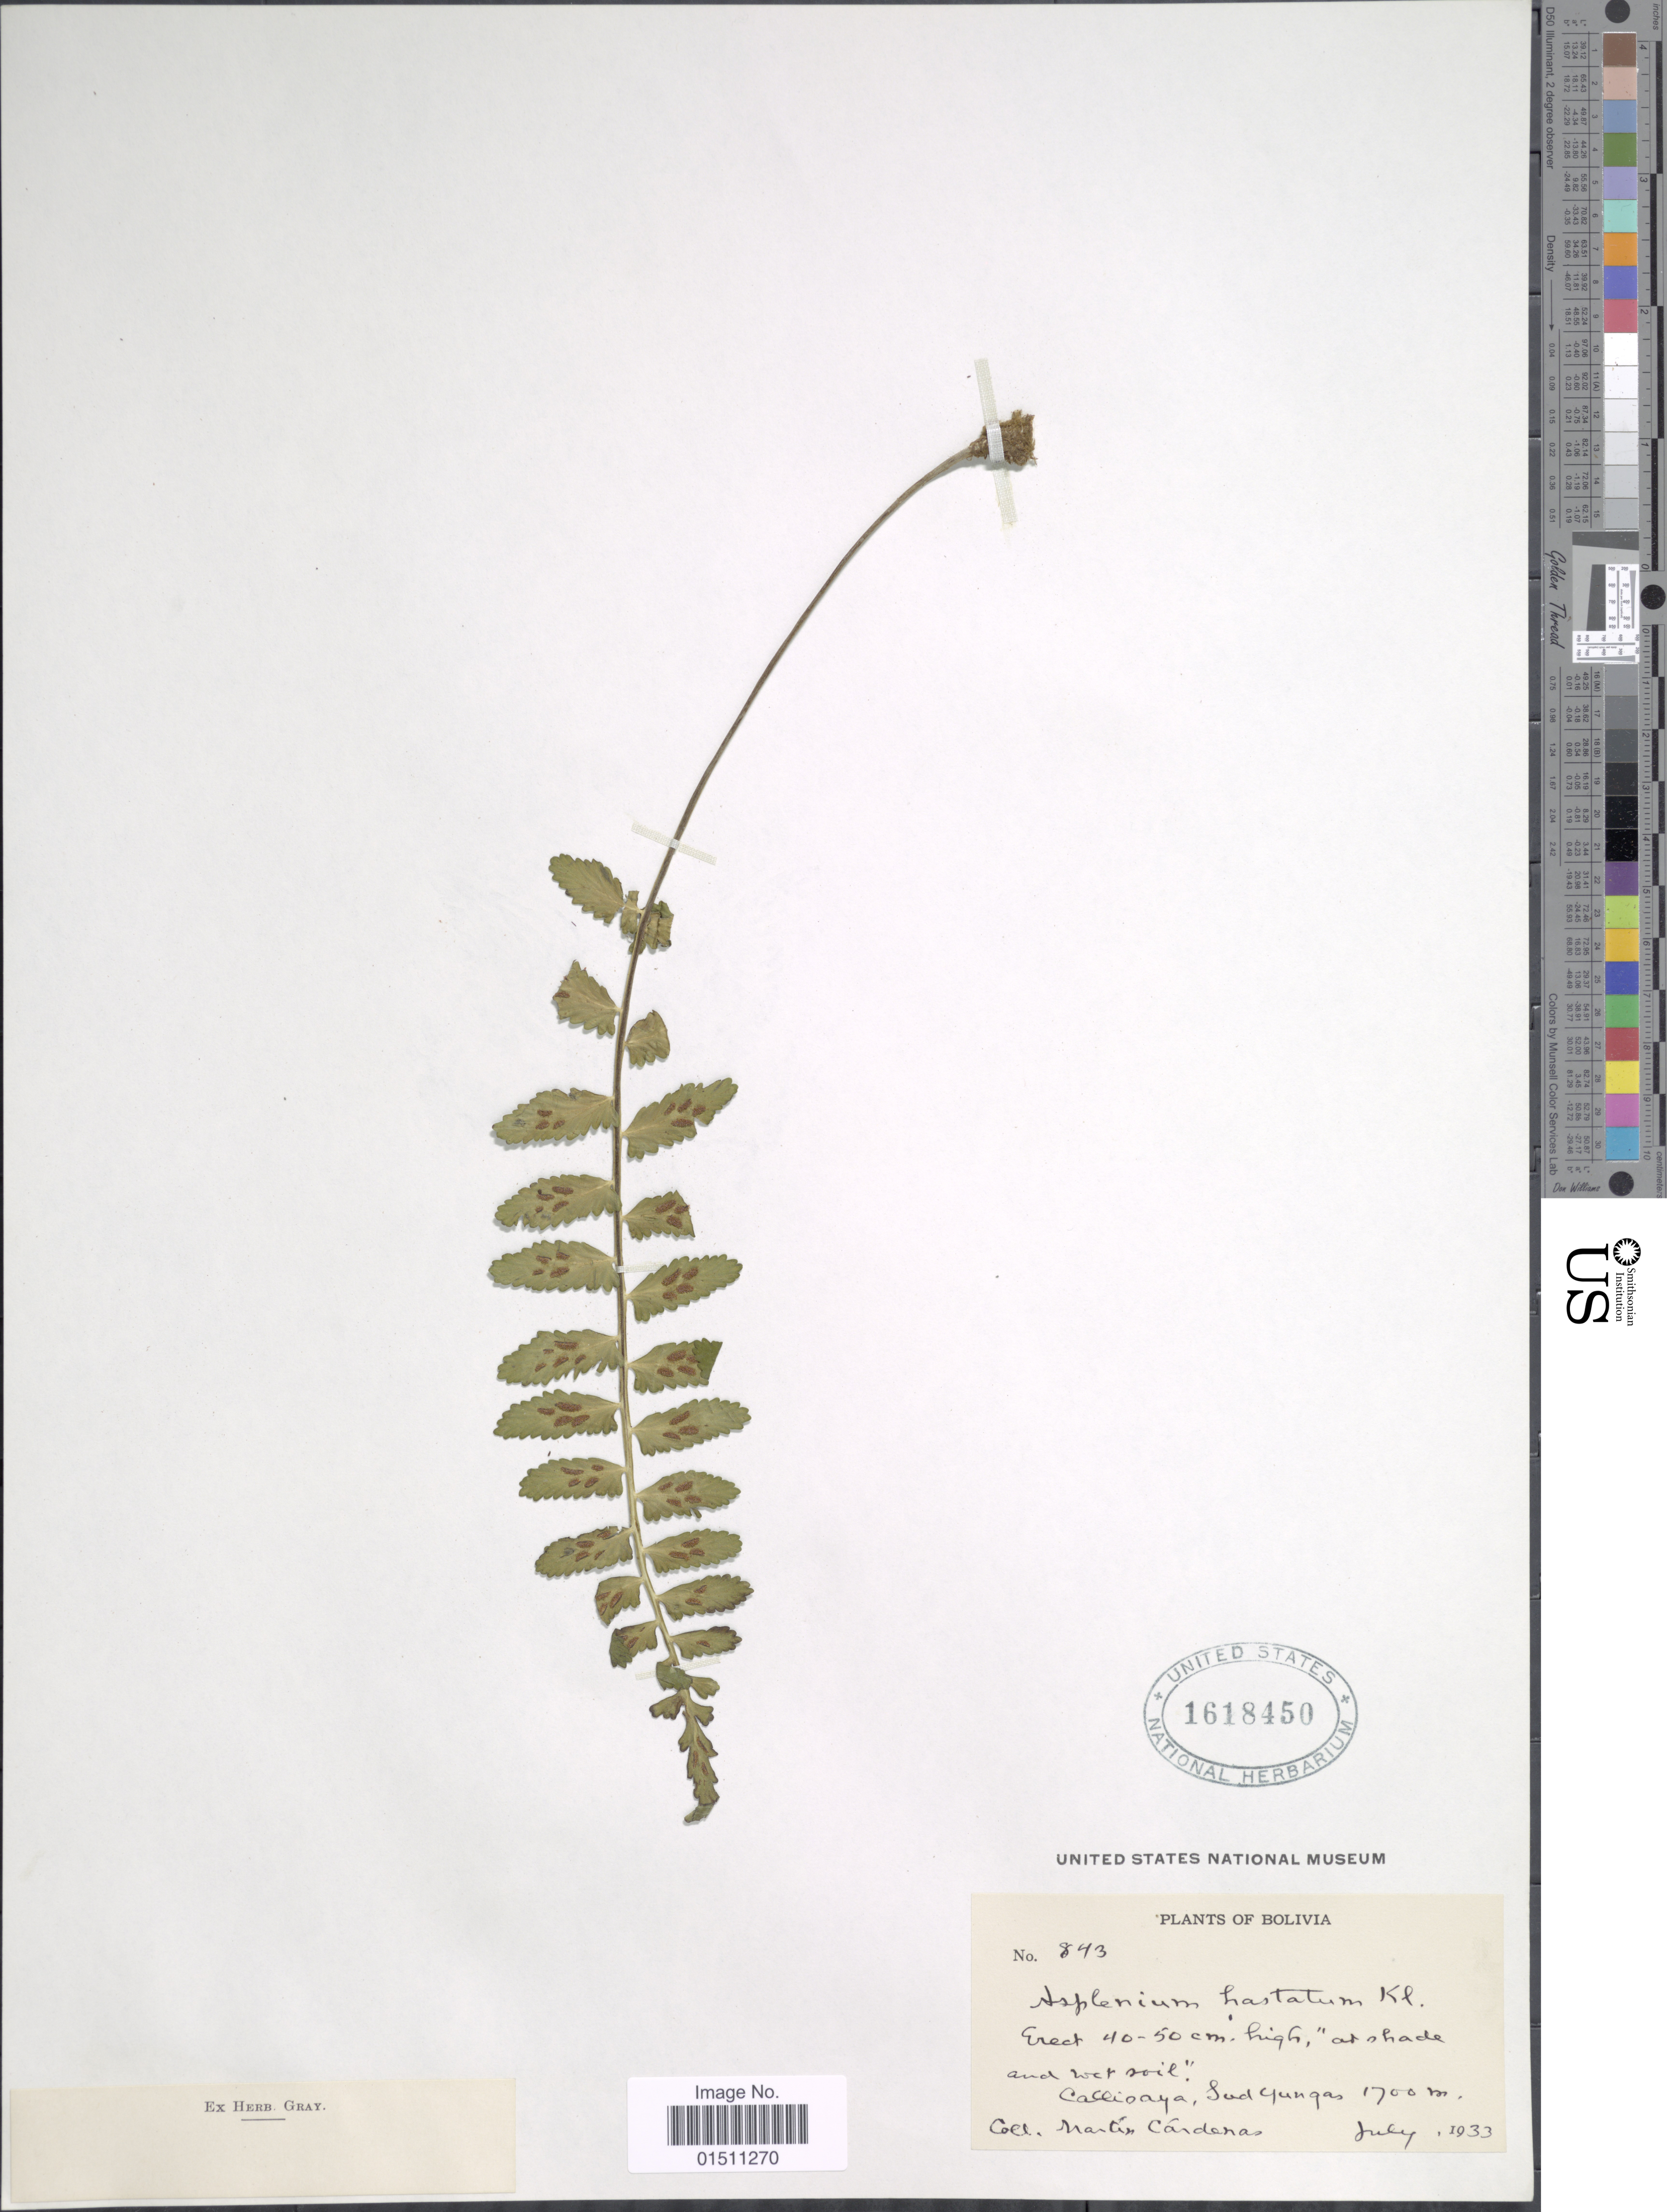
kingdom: Plantae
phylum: Tracheophyta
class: Polypodiopsida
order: Polypodiales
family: Aspleniaceae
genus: Asplenium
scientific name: Asplenium hastatum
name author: Klotzsch ex Kunze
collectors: M. Cárdenas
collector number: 843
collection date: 1933-07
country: Bolivia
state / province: La Paz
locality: Callioaya, Sud Yungas.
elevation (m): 1700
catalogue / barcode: US 1618450